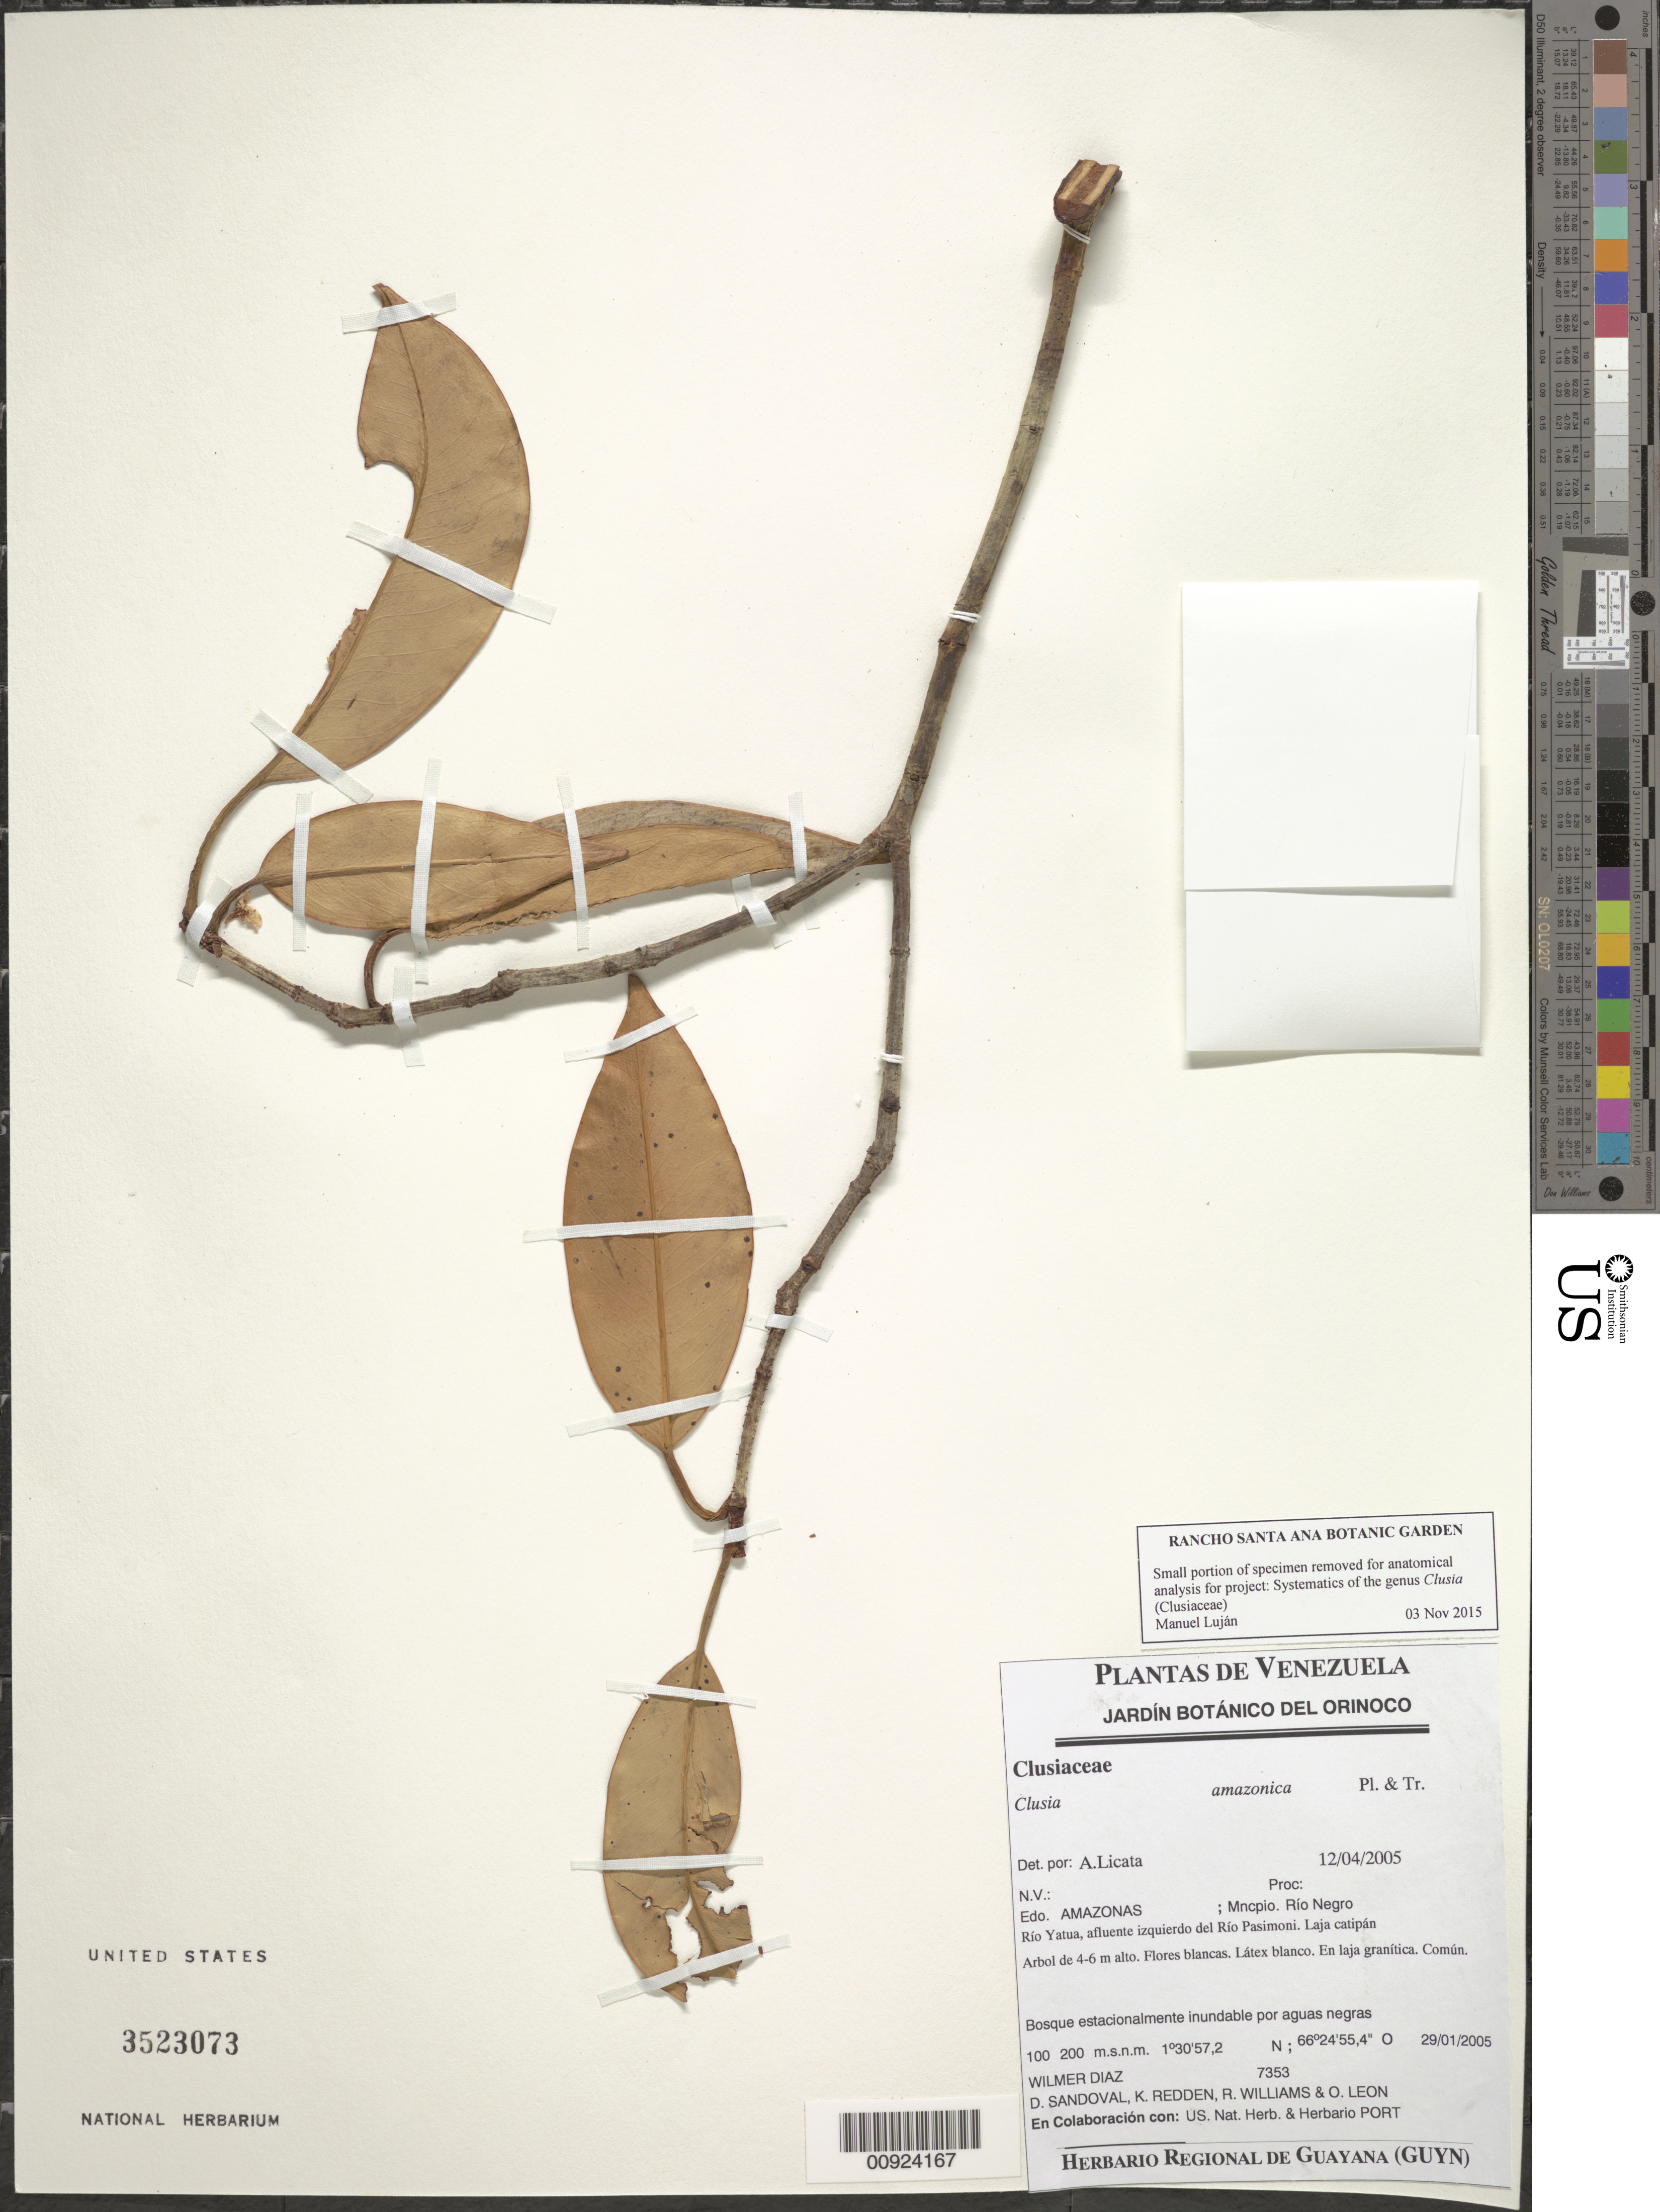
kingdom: Plantae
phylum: Tracheophyta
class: Magnoliopsida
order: Malpighiales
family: Clusiaceae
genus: Clusia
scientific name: Clusia amazonica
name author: Planch. & Triana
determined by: Licata, A., (PORT), Univ. Nac. Exp. de los Llanos Ezequiel Zamora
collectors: W. Díaz P., D. Sandoval, K. M. Redden, R. Williams & O. León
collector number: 7353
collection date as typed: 29-Jan-05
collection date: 2005-01-29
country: Venezuela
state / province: Amazonas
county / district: Río Negro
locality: Río Yatua, afluente izquierdo del Río Pasimoni. Laja catipan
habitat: Bosque estacionalmente inundable por aguas negras; en laja granitica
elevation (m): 100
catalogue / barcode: US 3523073